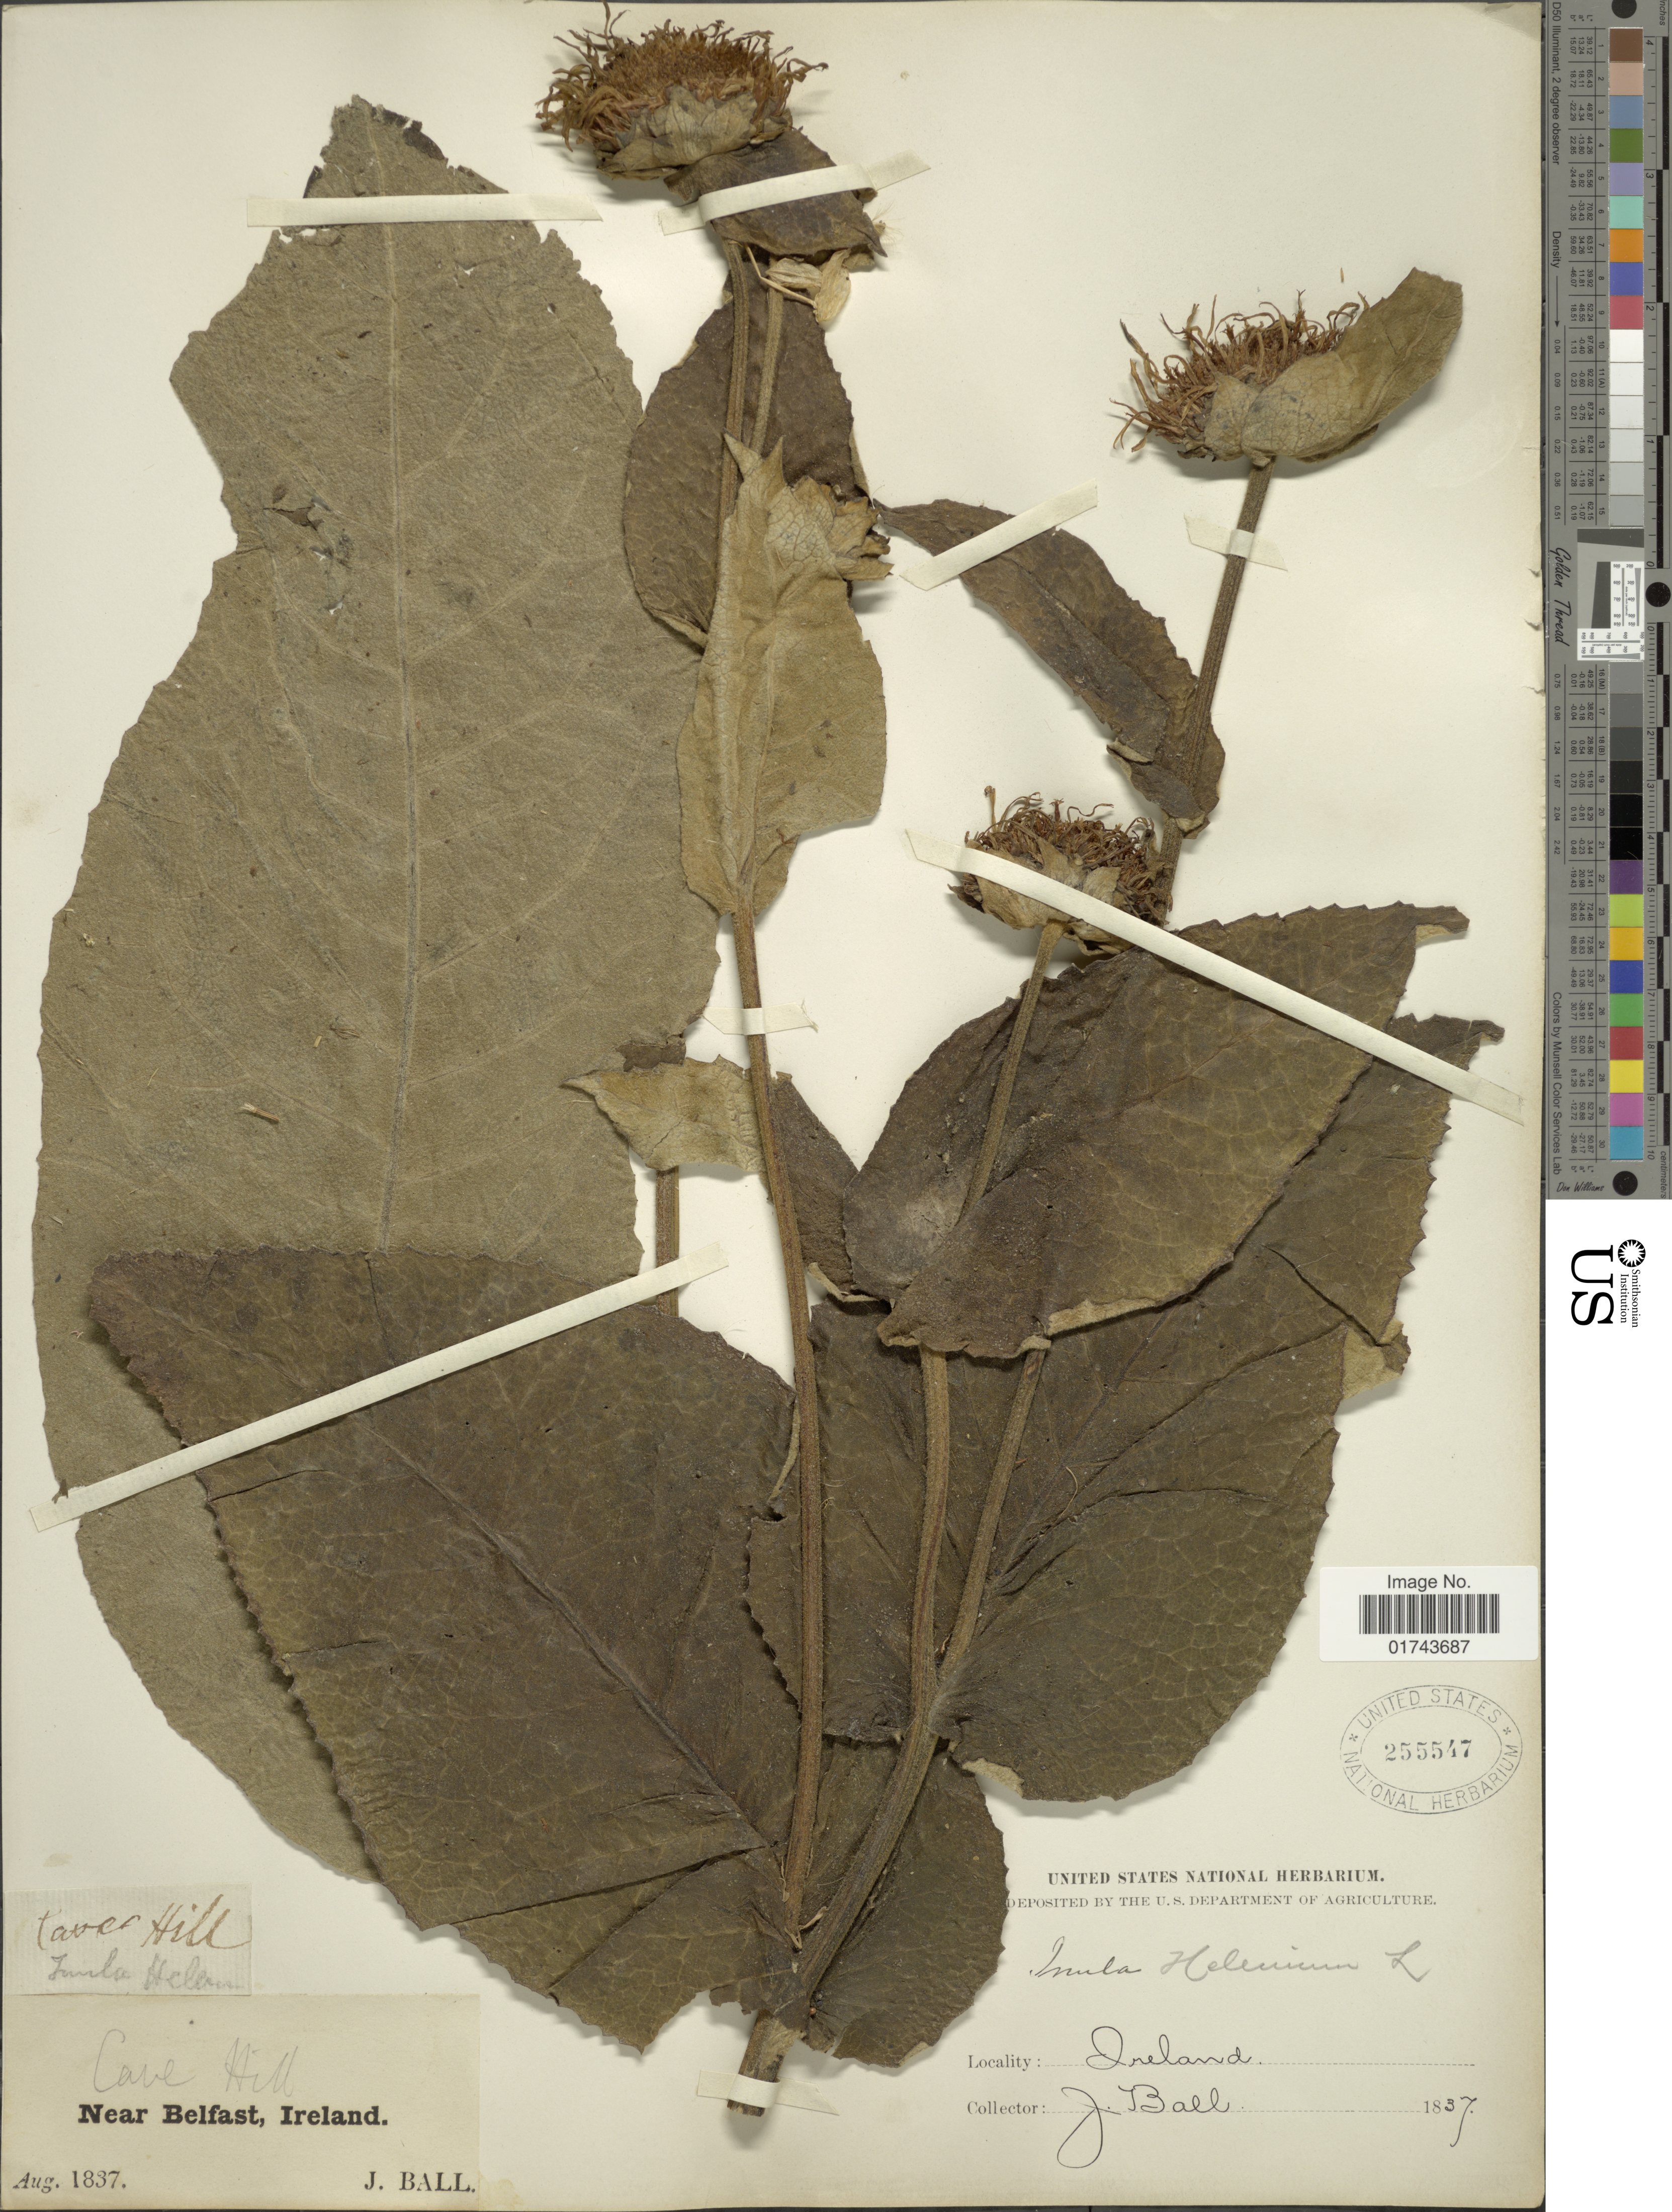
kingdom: Plantae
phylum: Tracheophyta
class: Magnoliopsida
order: Asterales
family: Asteraceae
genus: Inula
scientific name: Inula helenium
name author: L.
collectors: J. Ball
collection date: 1897-08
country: Ireland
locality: Near Belfast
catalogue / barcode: US 255547